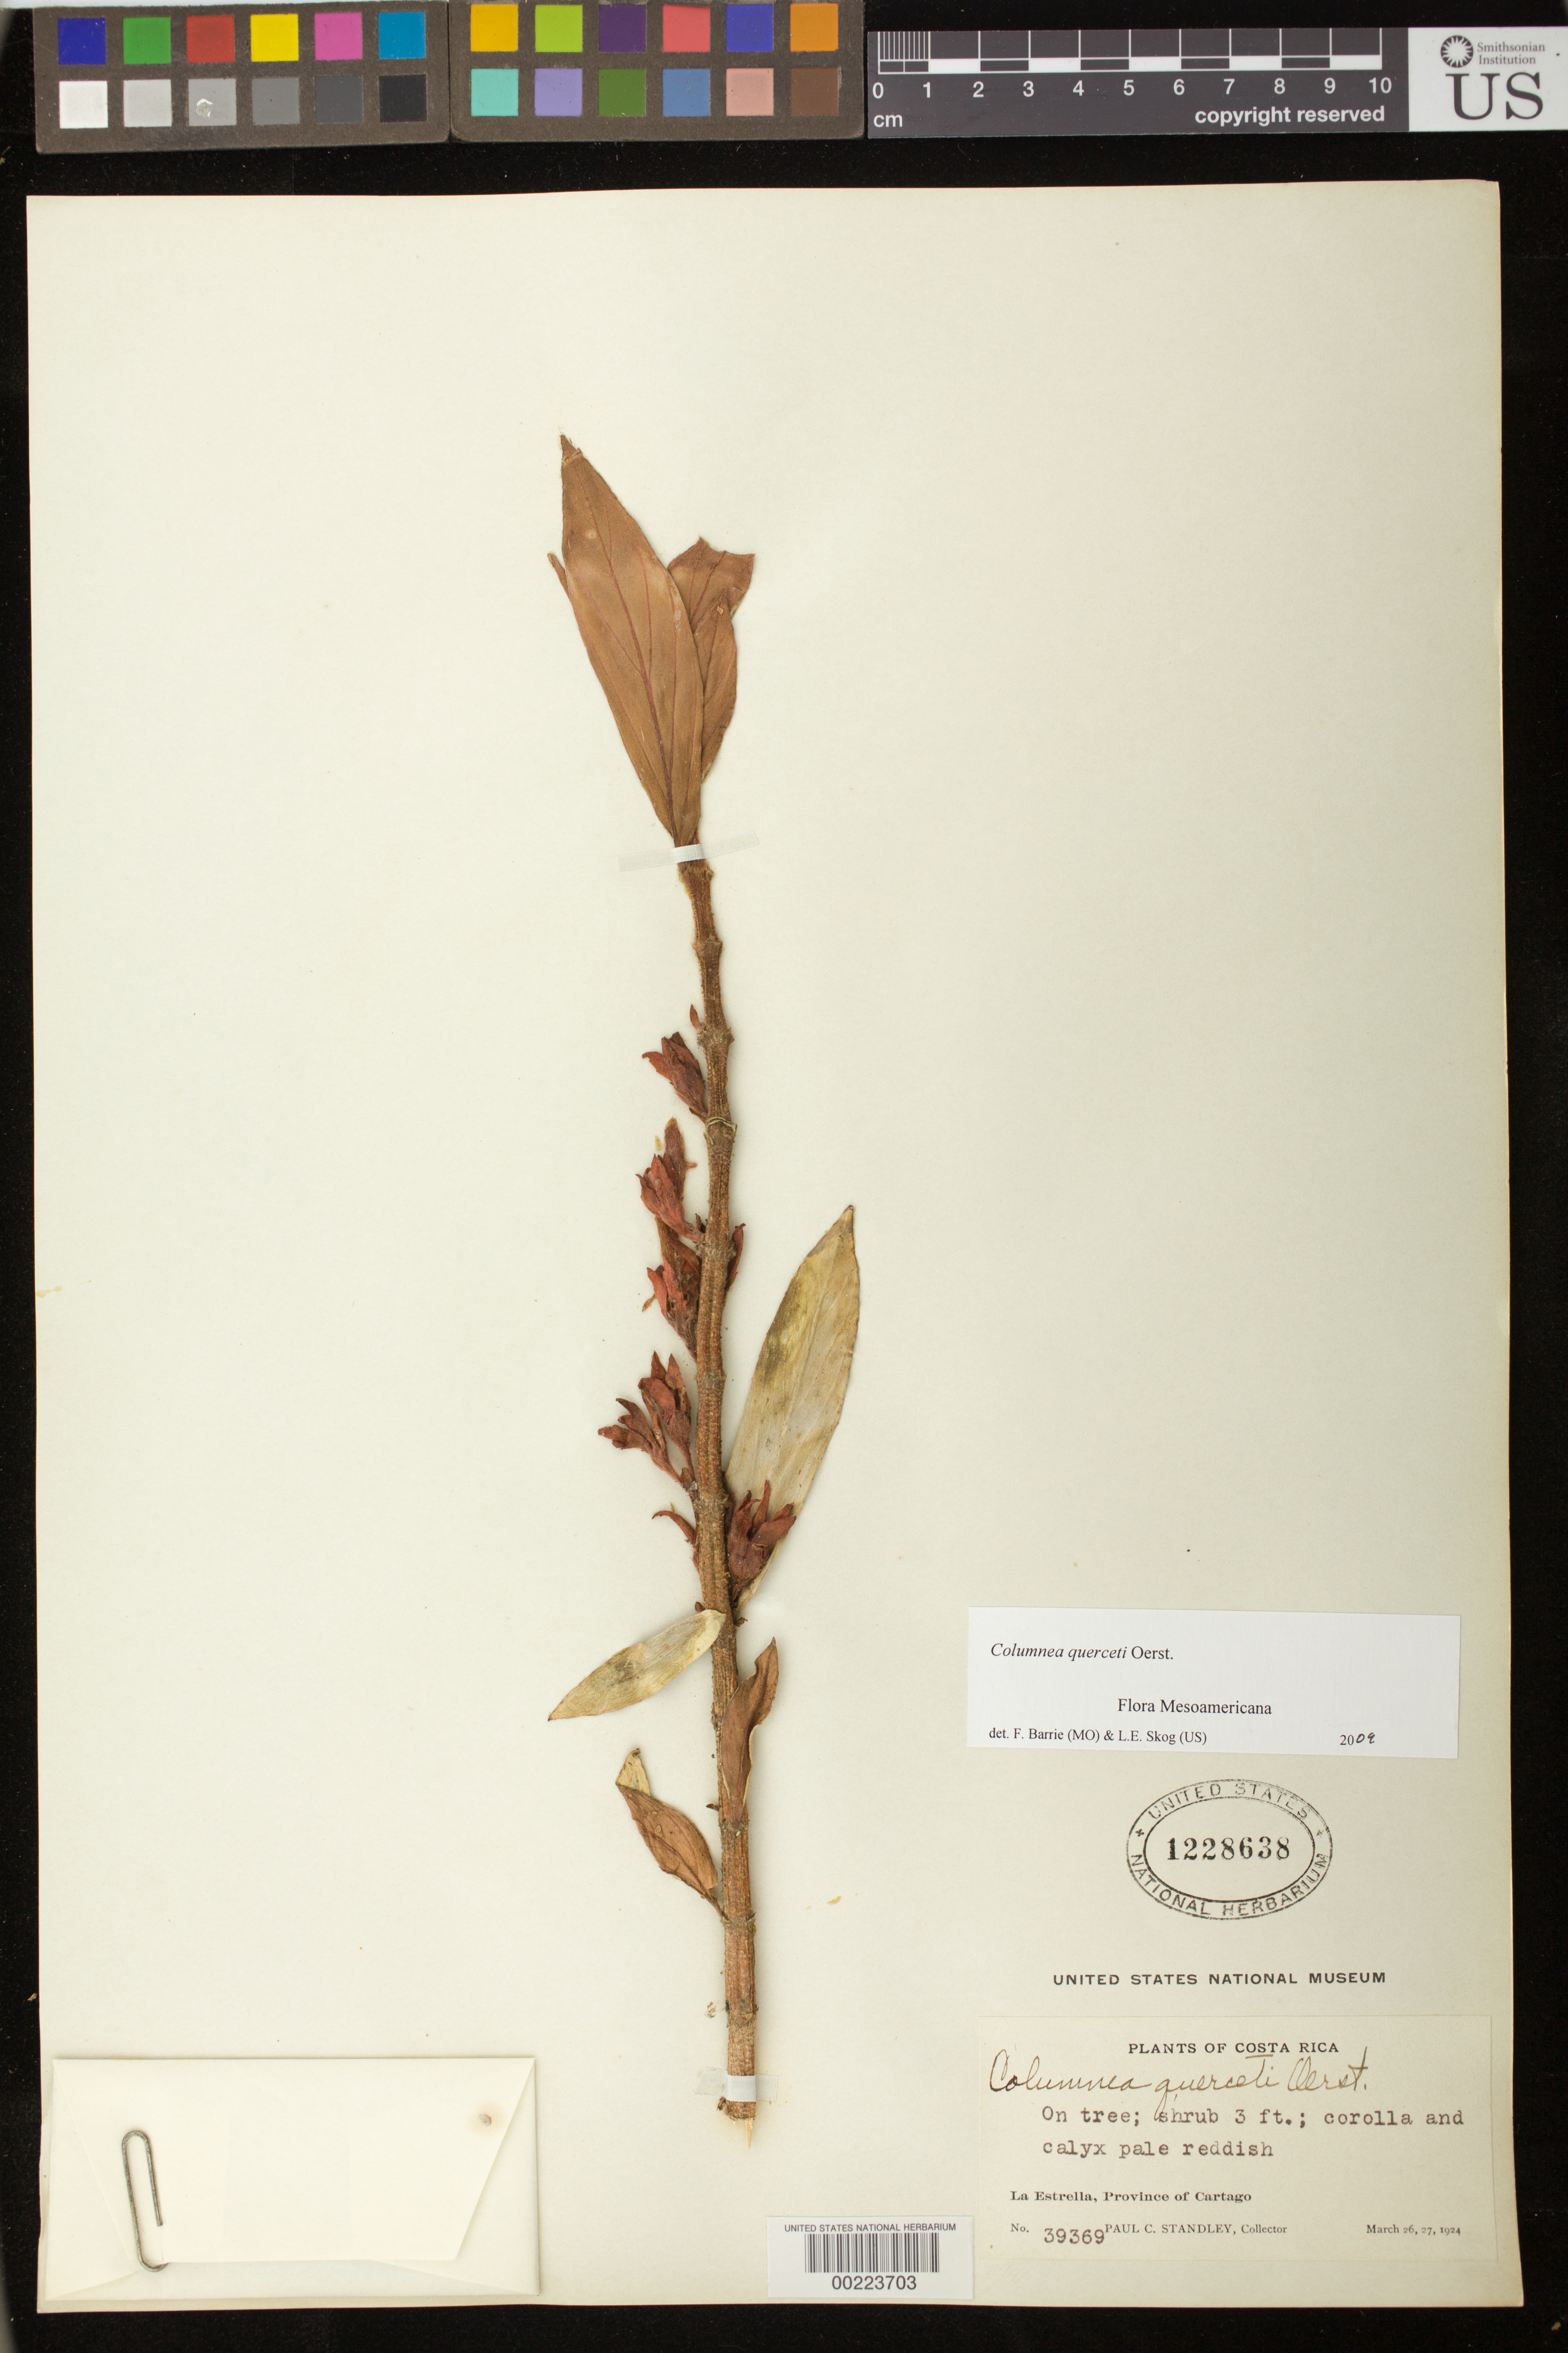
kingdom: Plantae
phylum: Tracheophyta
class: Magnoliopsida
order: Lamiales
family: Gesneriaceae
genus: Columnea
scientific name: Columnea querceti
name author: Oerst.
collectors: P. C. Standley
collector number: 39369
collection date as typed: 26-27 Mar 1924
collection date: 1924-03-26/1924-03-27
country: Costa Rica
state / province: Cartago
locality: La Estrella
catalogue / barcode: US 1228638